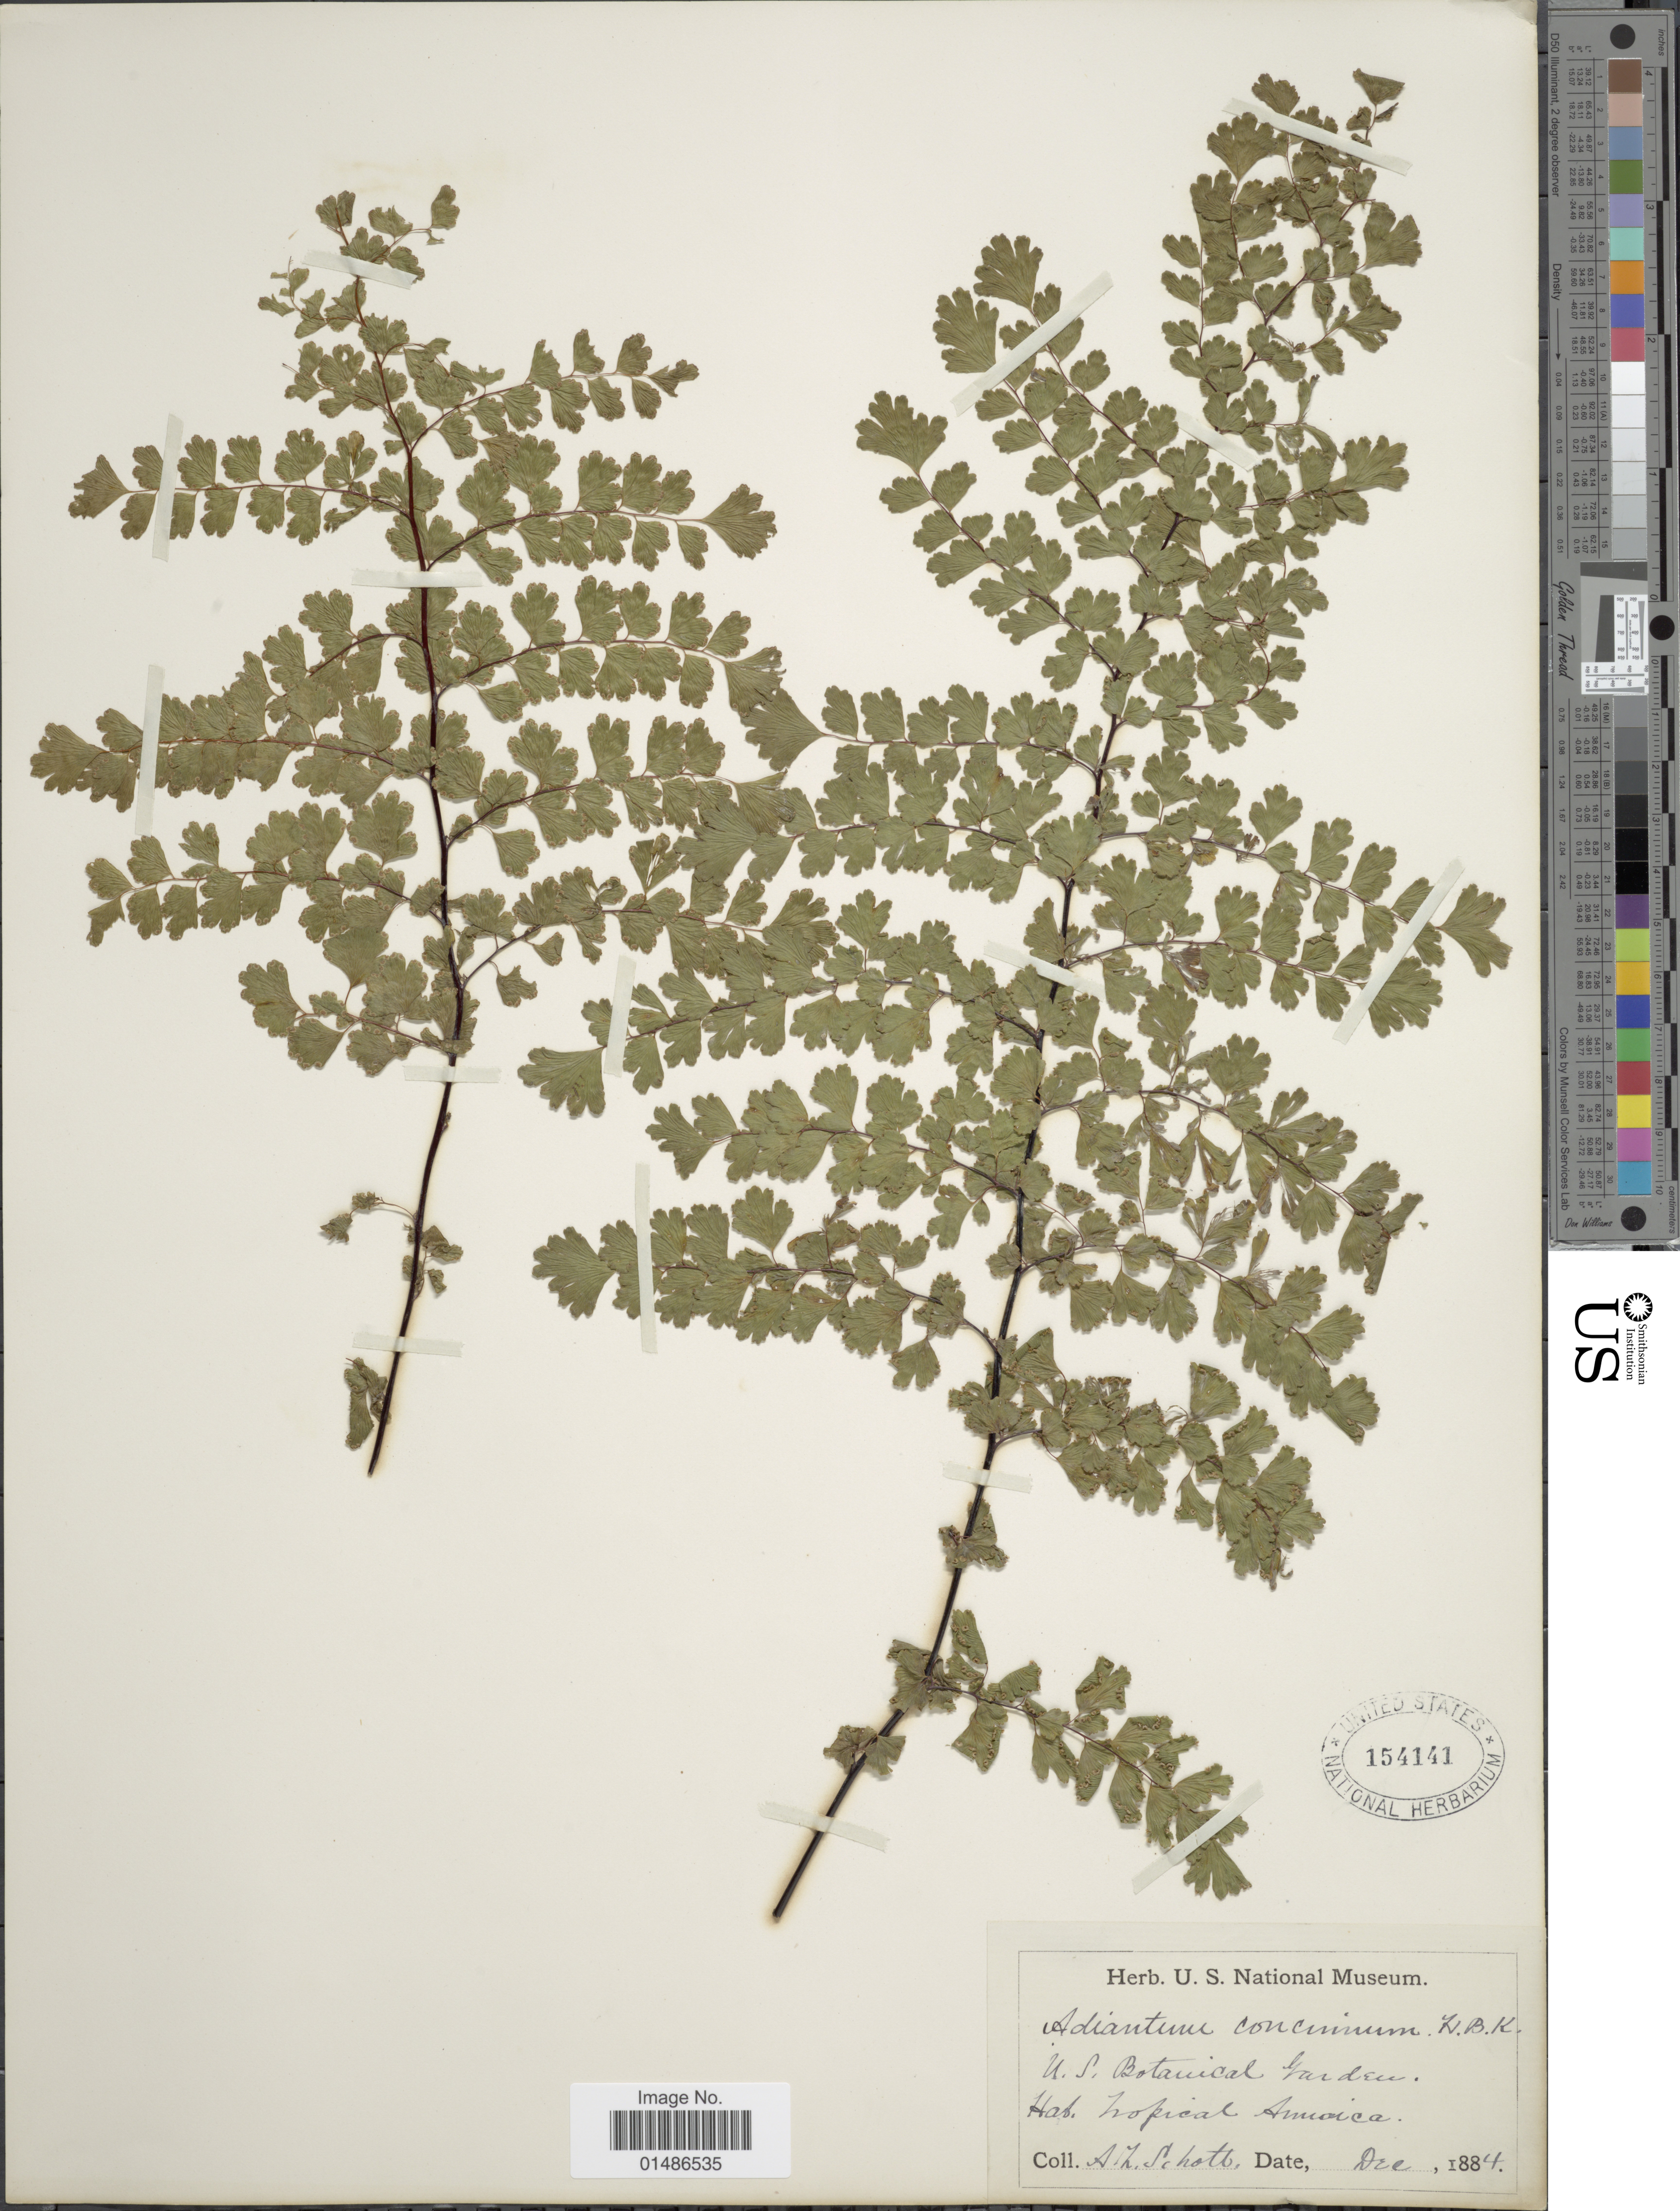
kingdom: Plantae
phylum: Tracheophyta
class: Polypodiopsida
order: Polypodiales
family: Pteridaceae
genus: Adiantum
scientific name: Adiantum concinnum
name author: Humb. & Bonpl. ex Willd.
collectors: A. L. Schott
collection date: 1884-12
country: United States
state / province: District of Columbia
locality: U.S. Botanical Garden. Tropical America.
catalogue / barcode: US 154141